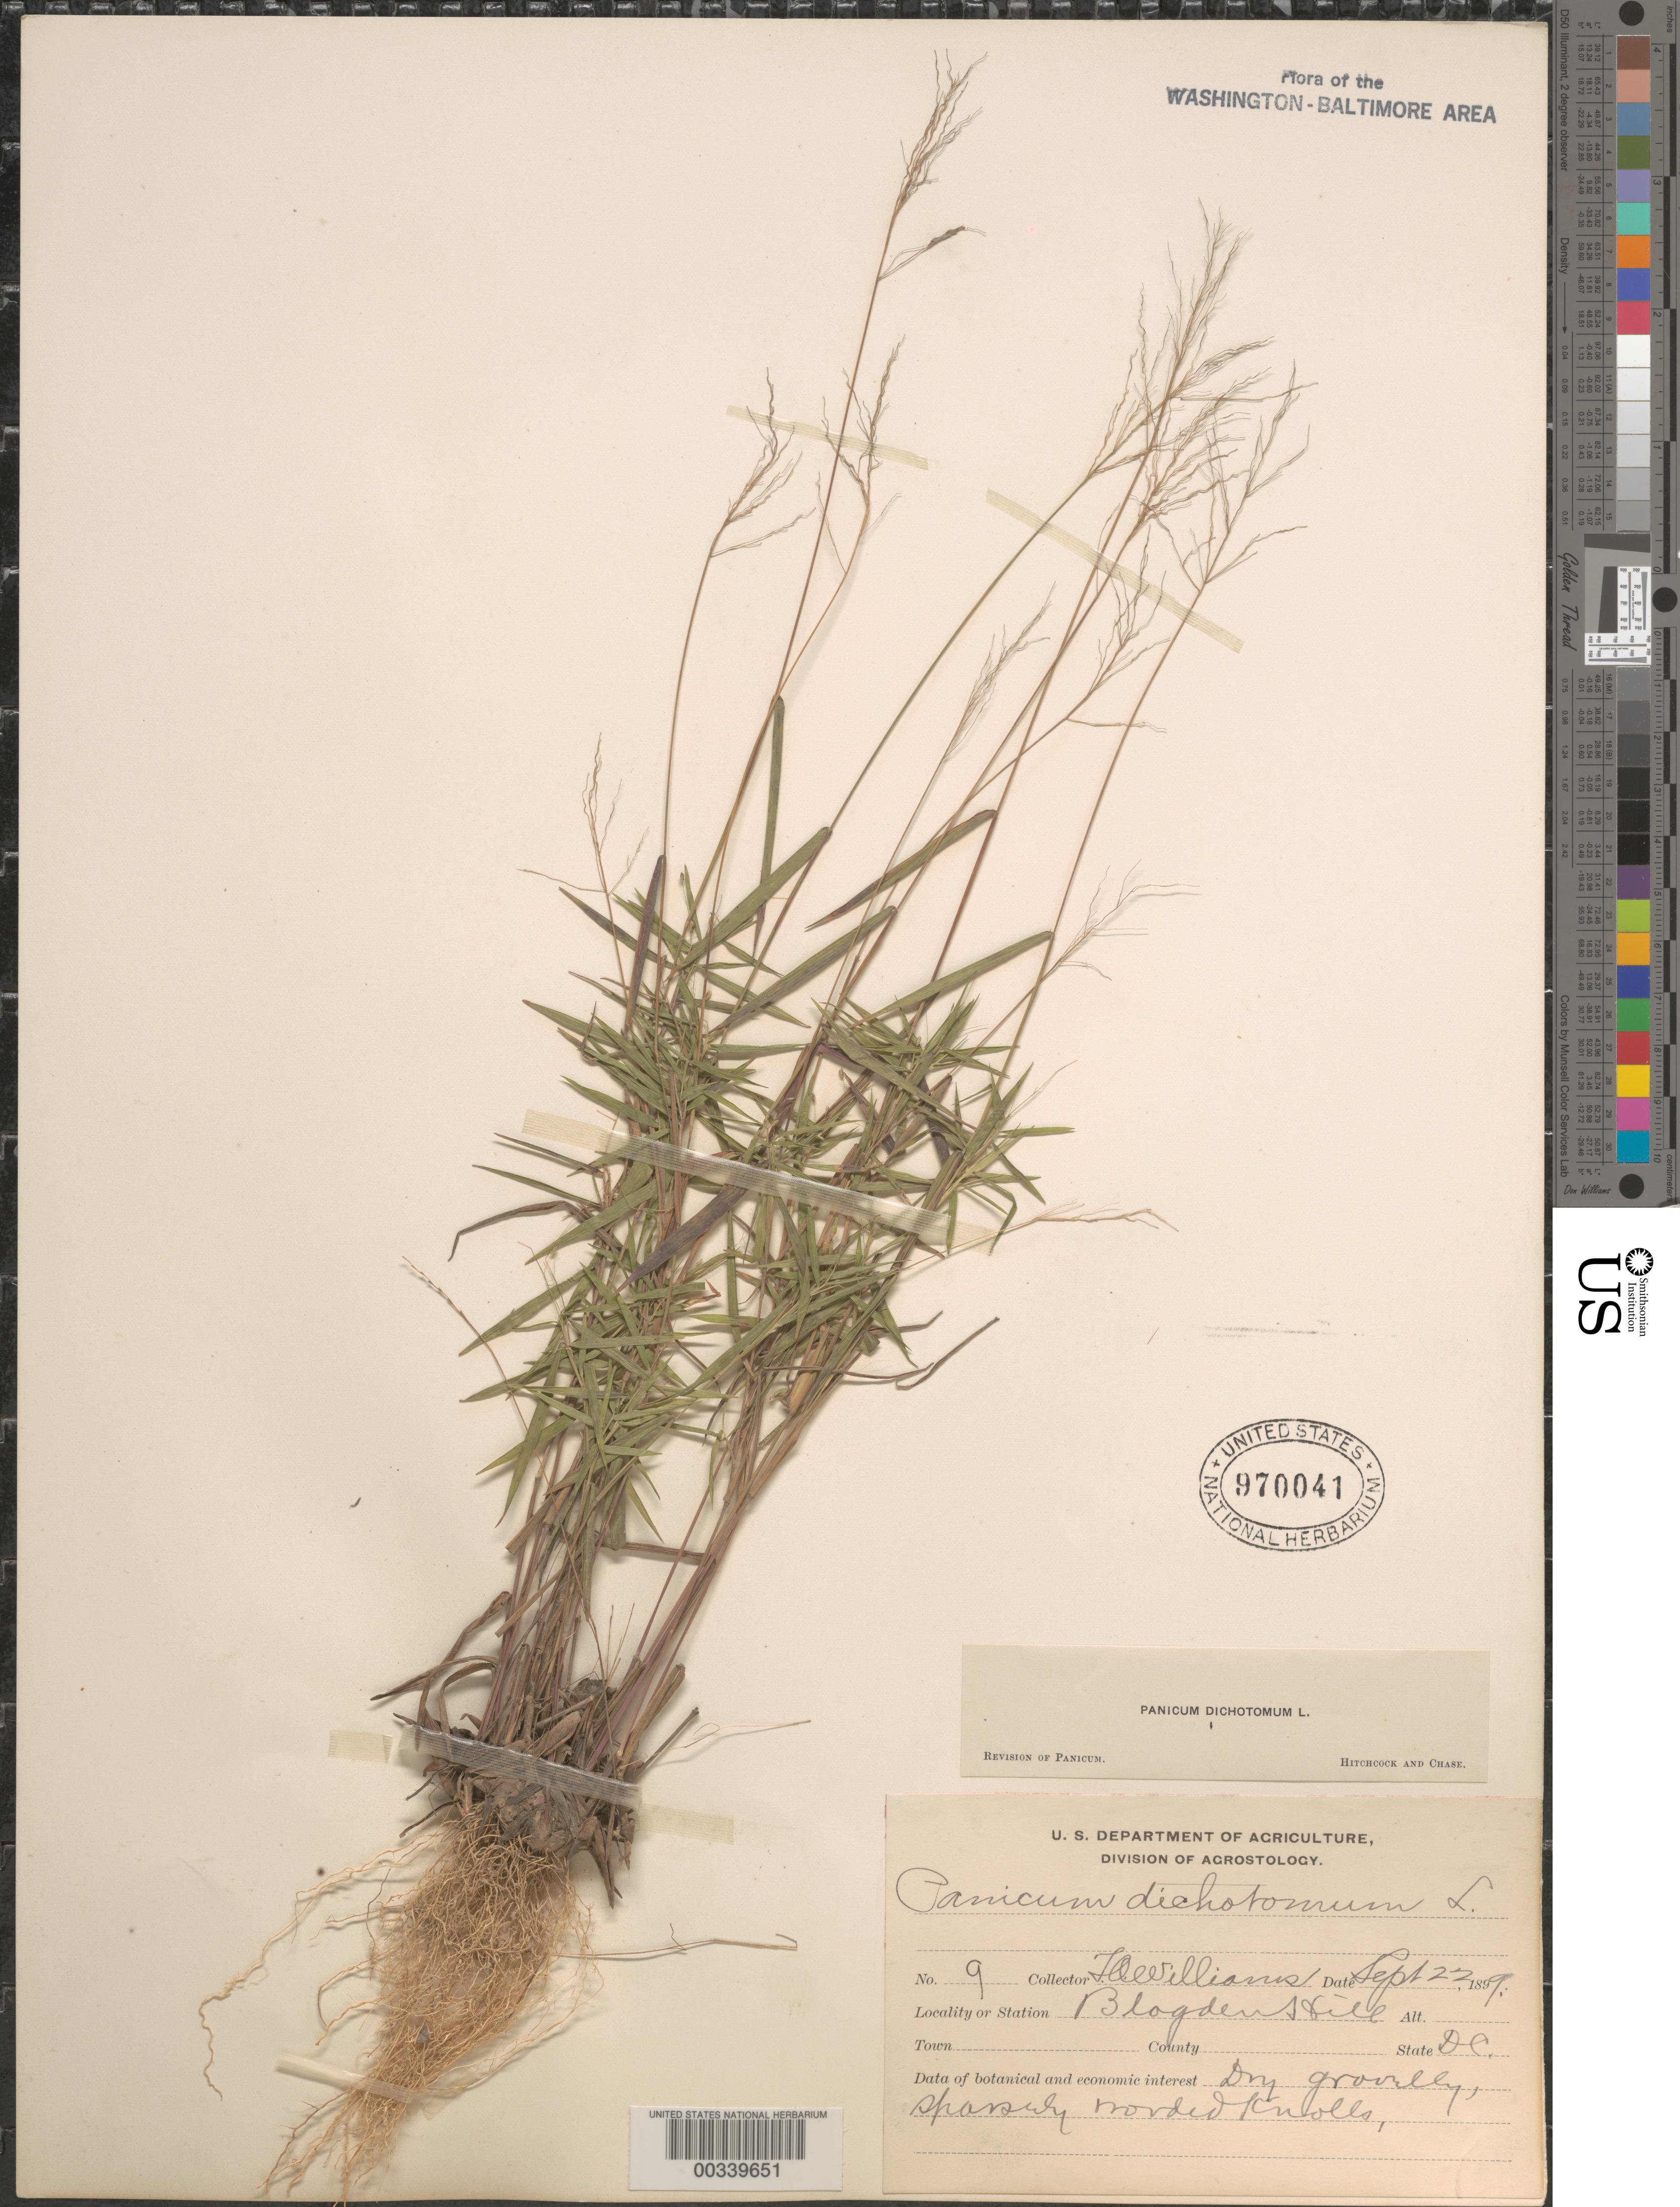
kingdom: Plantae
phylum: Tracheophyta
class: Liliopsida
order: Poales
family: Poaceae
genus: Dichanthelium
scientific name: Dichanthelium dichotomum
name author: (L.) Gould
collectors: T. A. Williams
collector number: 9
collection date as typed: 22 Sep 1899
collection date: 1899-09-22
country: United States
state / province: District of Columbia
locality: Blagdens Hill Rock Creek Park and Vicinity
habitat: Dry gravelly, sparsely wooded knolls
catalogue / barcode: US 970041